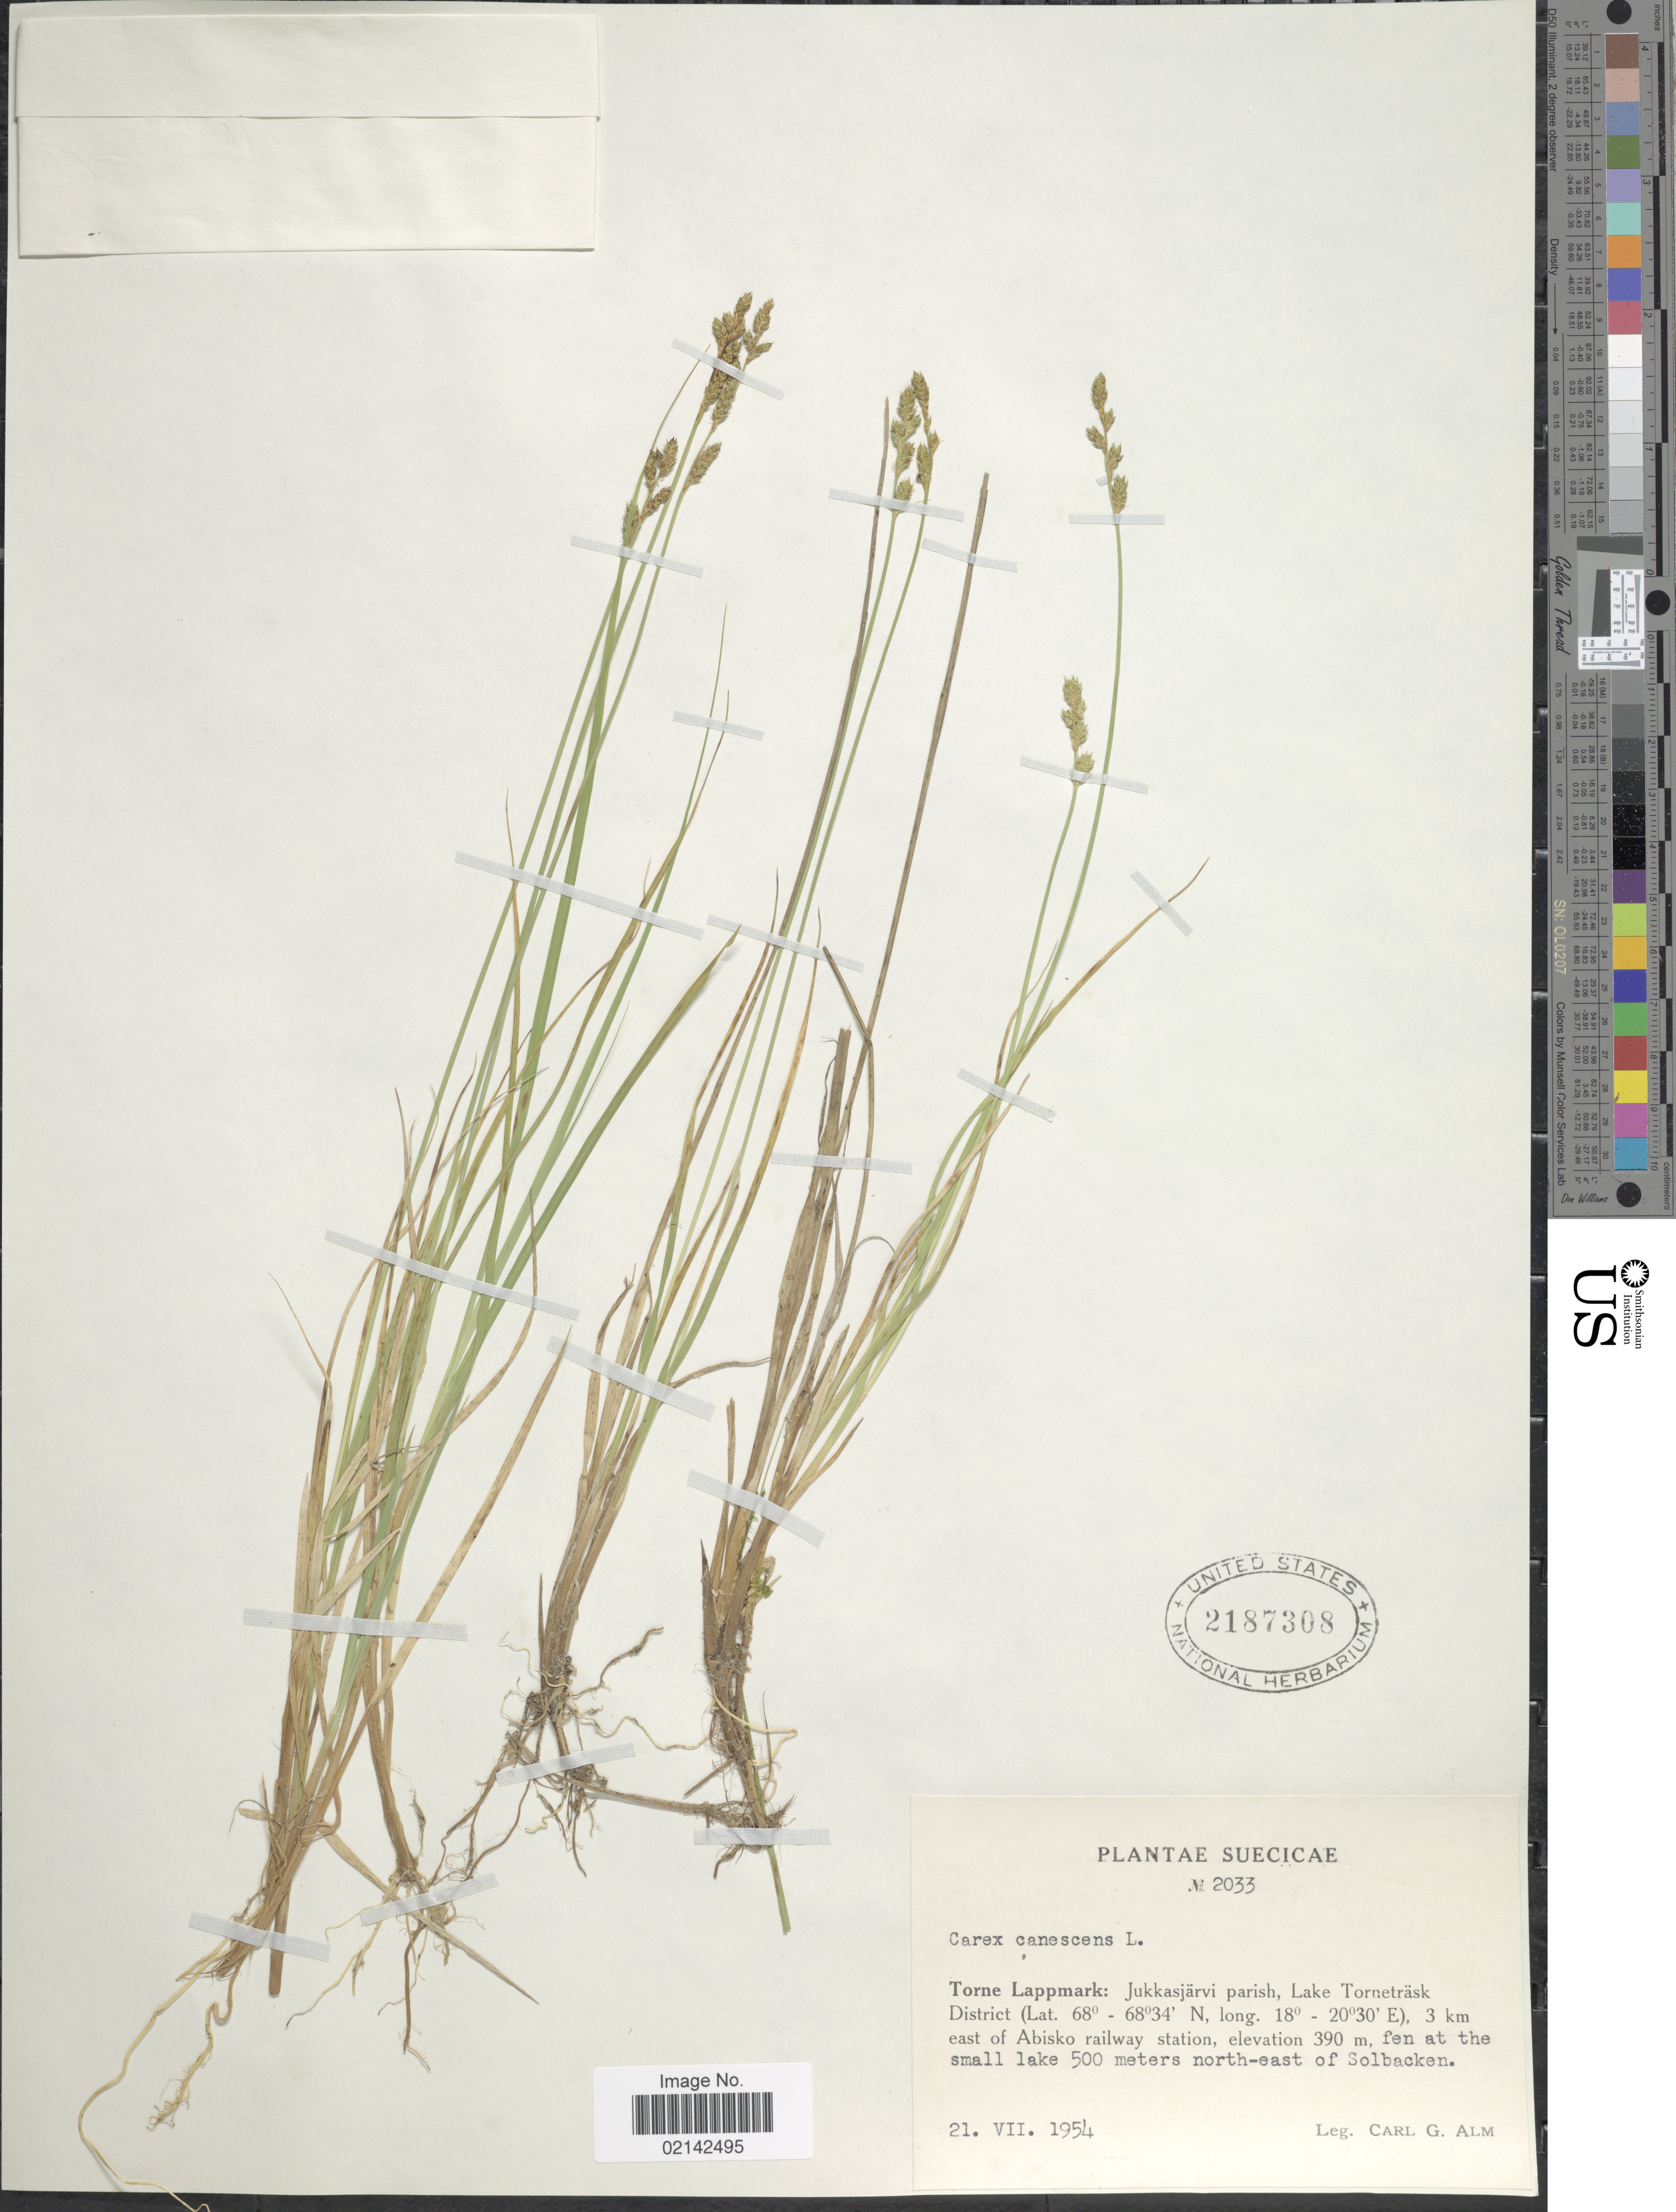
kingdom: Plantae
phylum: Tracheophyta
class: Liliopsida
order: Poales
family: Cyperaceae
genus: Carex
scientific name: Carex canescens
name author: L.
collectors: C. G. Alm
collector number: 2033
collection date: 1954-07-21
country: Sweden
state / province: Norrbotten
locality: Suecicae, Torne Lappmark: Jukkasjarvi parish, Lake Tornetrask District, 3 km east of Abisko railway station, fen at the small lake 500 meters north-east of Solbacken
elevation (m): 390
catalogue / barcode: US 2187308